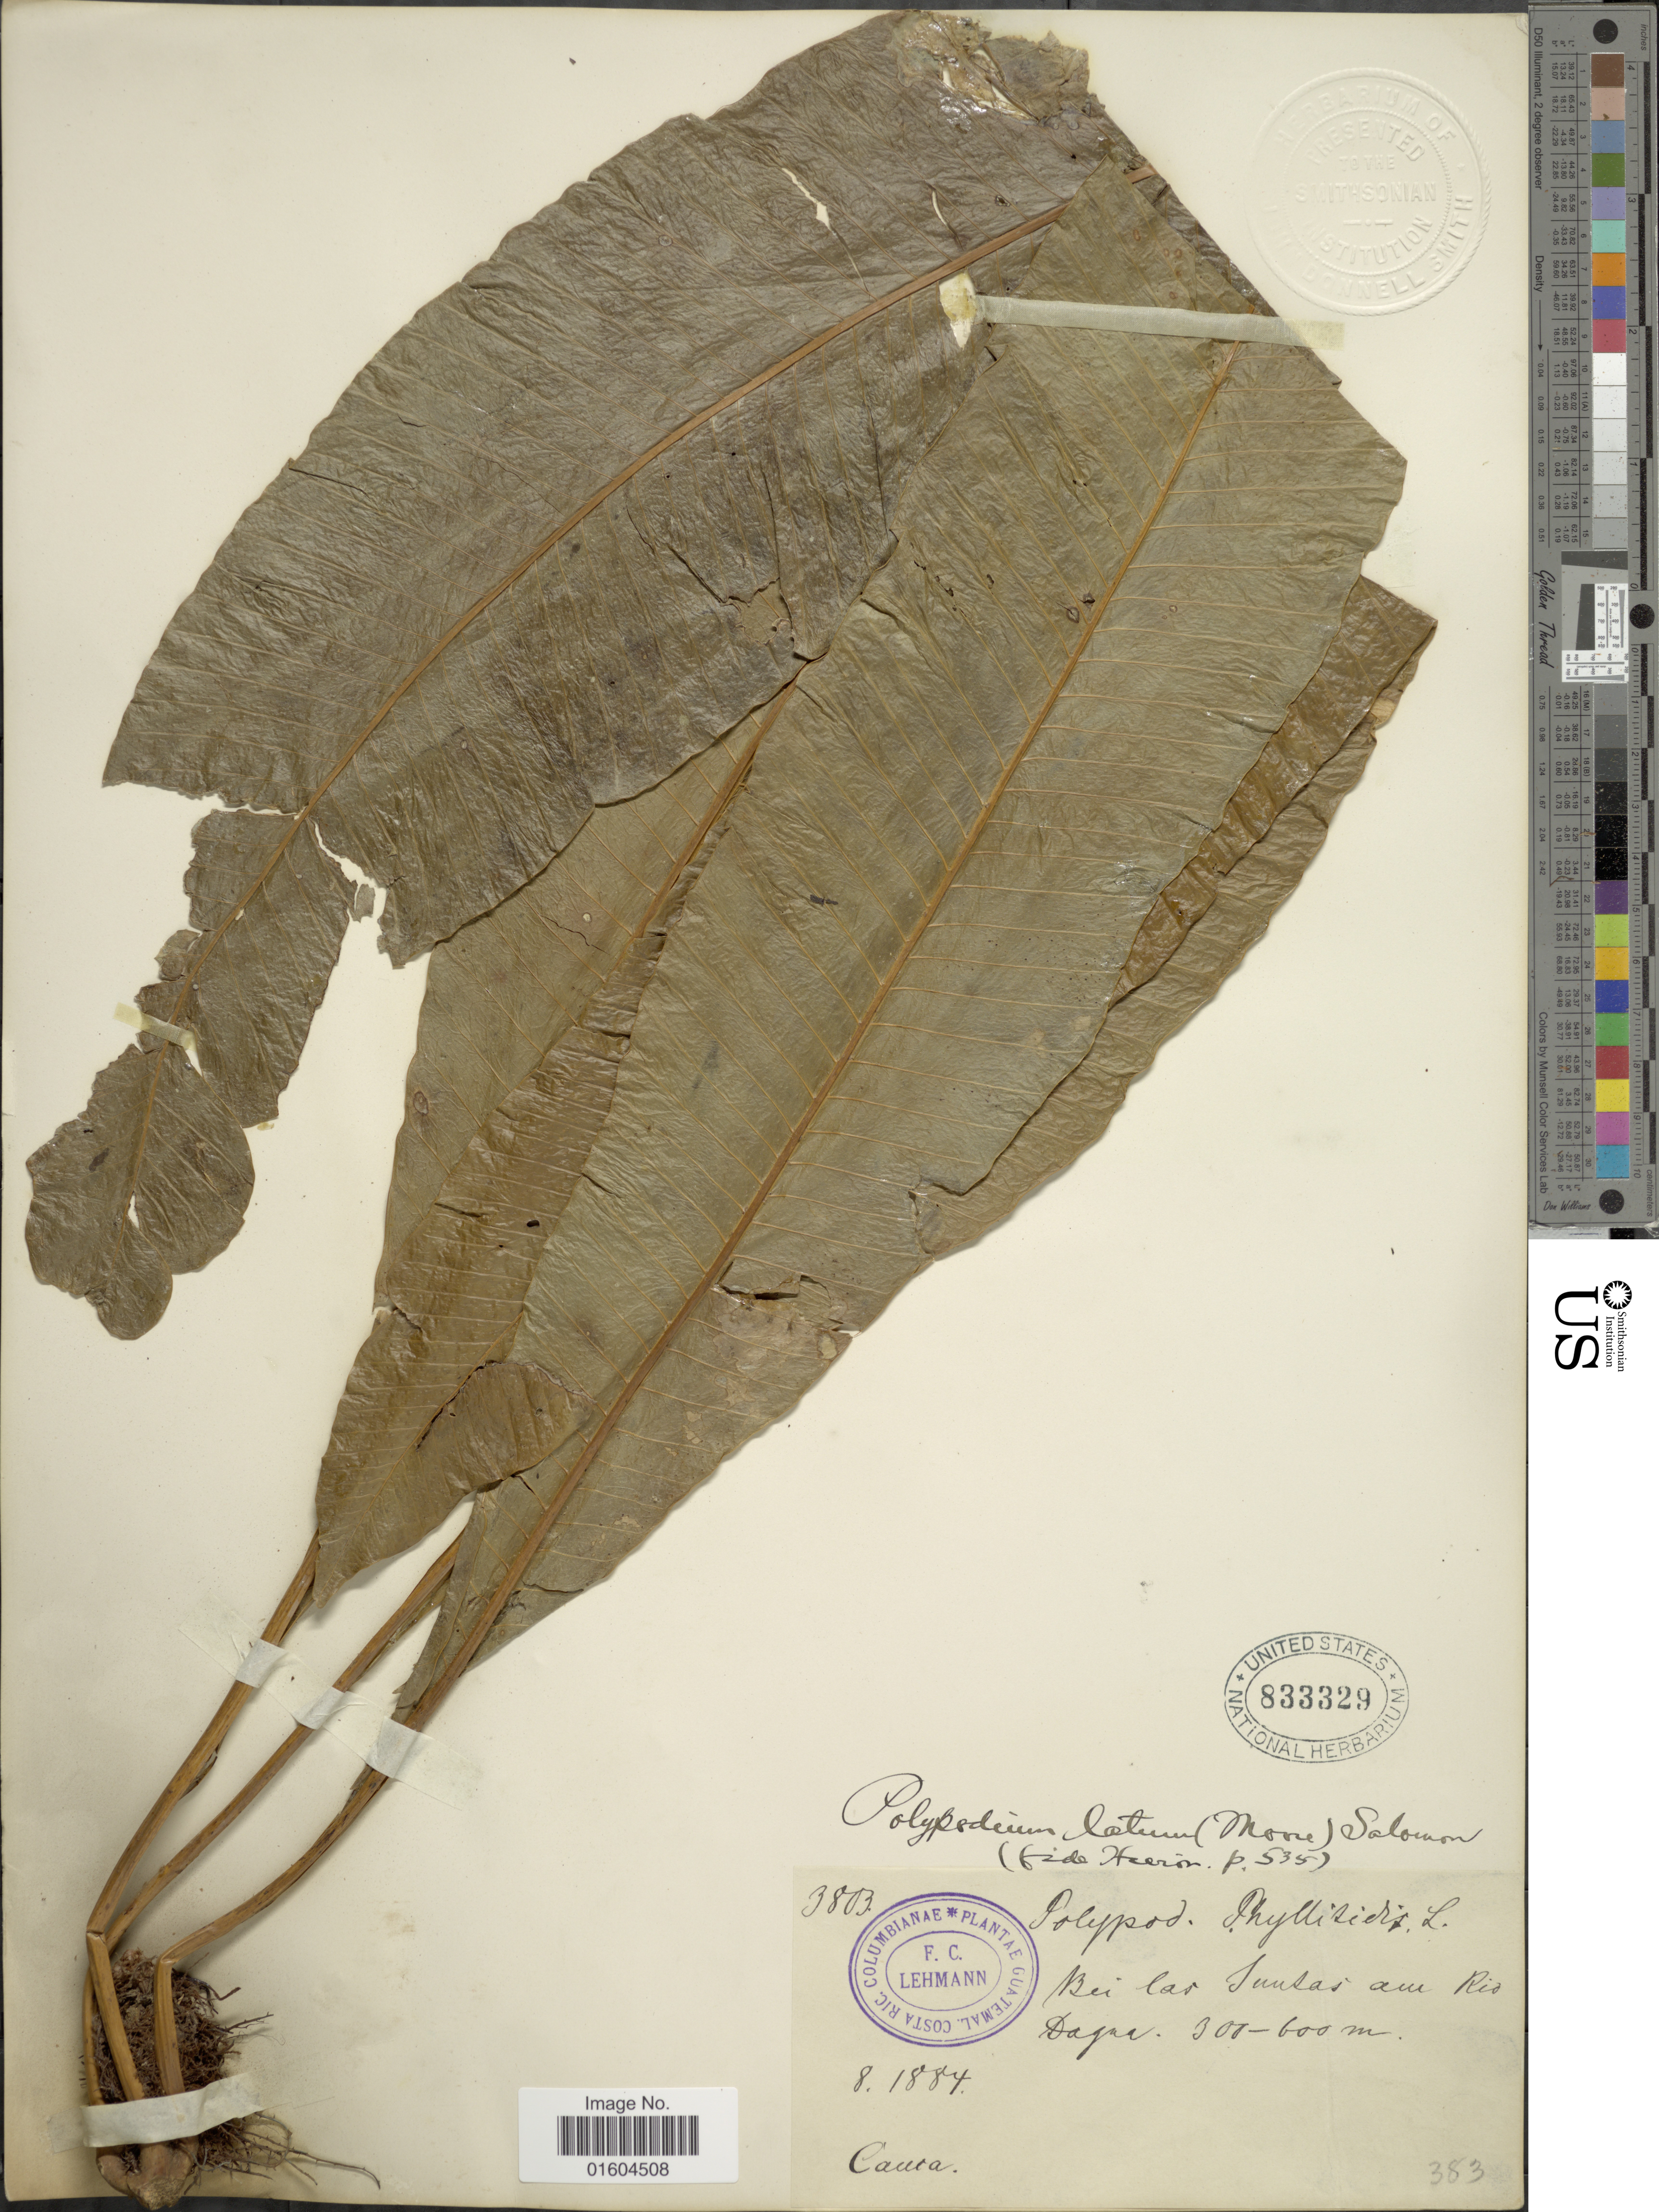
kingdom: Plantae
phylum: Tracheophyta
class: Polypodiopsida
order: Polypodiales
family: Polypodiaceae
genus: Campyloneurum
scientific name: Campyloneurum latum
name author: T. Moore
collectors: F. C. Lehmann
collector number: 3803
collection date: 1884-08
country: Colombia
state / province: Valle del Cauca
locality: Bei las Juntas au Rio Dagua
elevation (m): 300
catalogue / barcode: US 833329